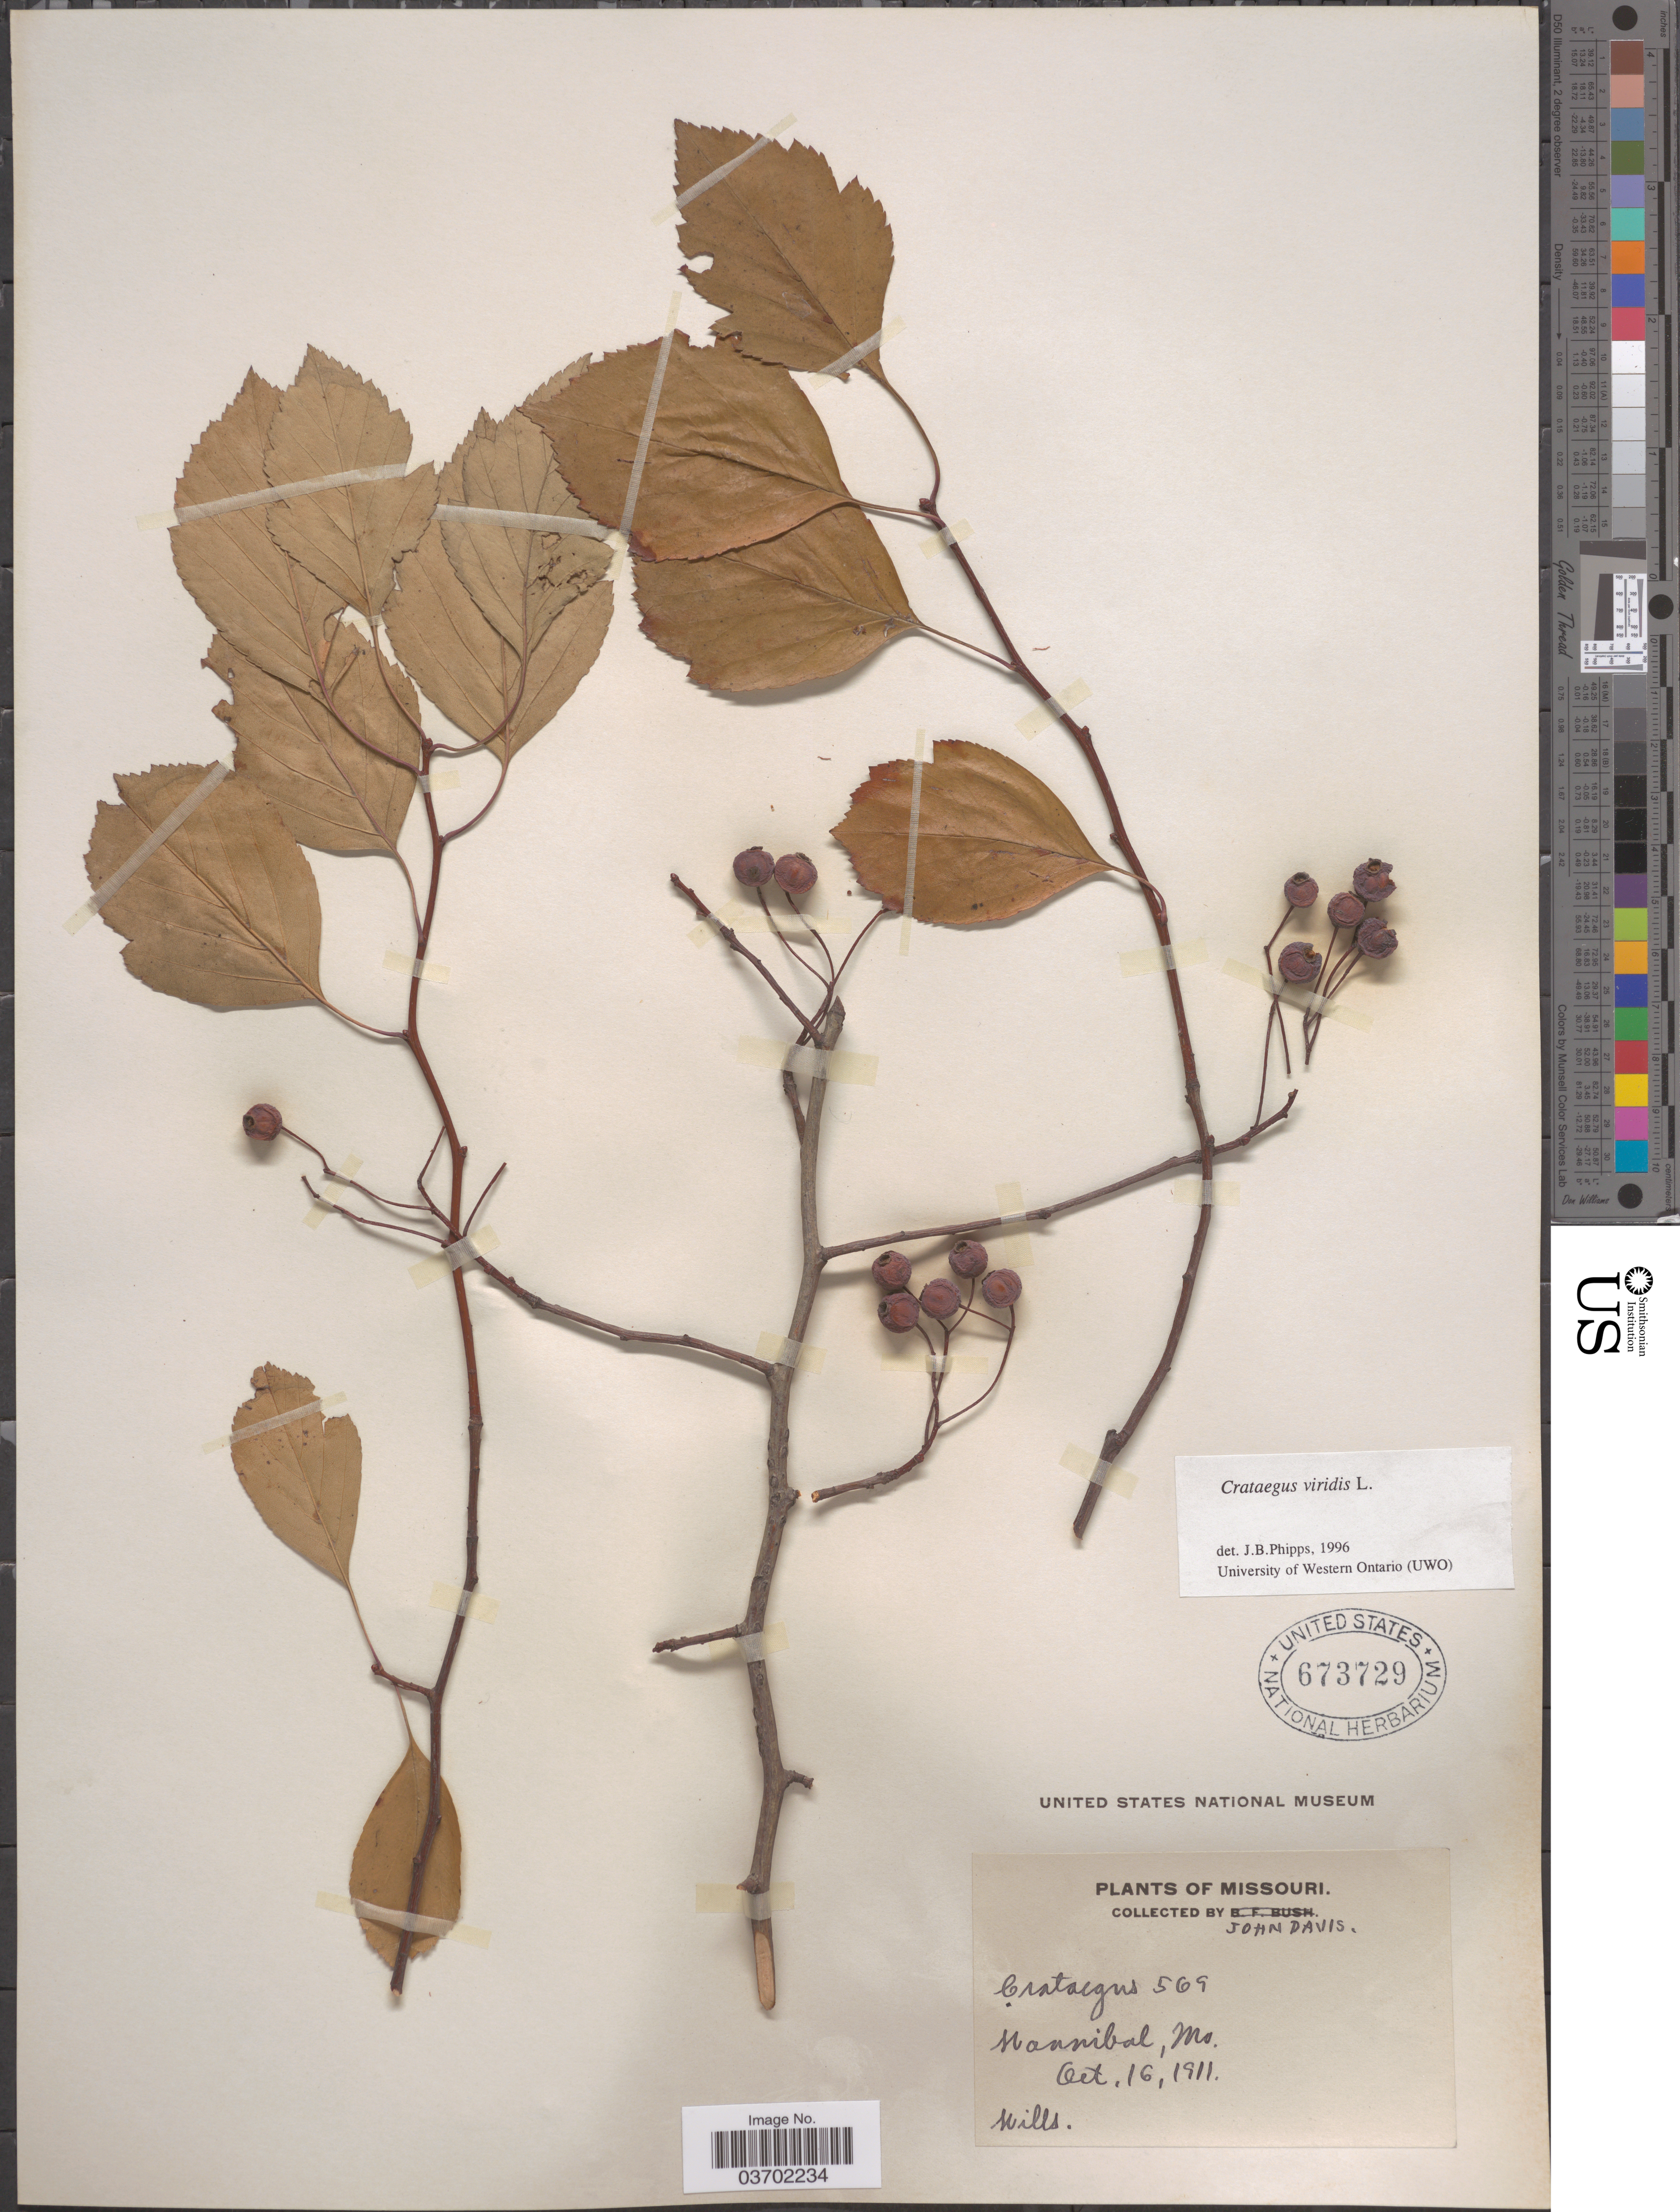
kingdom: Plantae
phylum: Tracheophyta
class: Magnoliopsida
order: Rosales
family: Rosaceae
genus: Crataegus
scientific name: Crataegus viridis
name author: L.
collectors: J. Davis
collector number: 569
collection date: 1911-10-16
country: United States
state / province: Mississippi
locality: Hannibal.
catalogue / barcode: US 673729